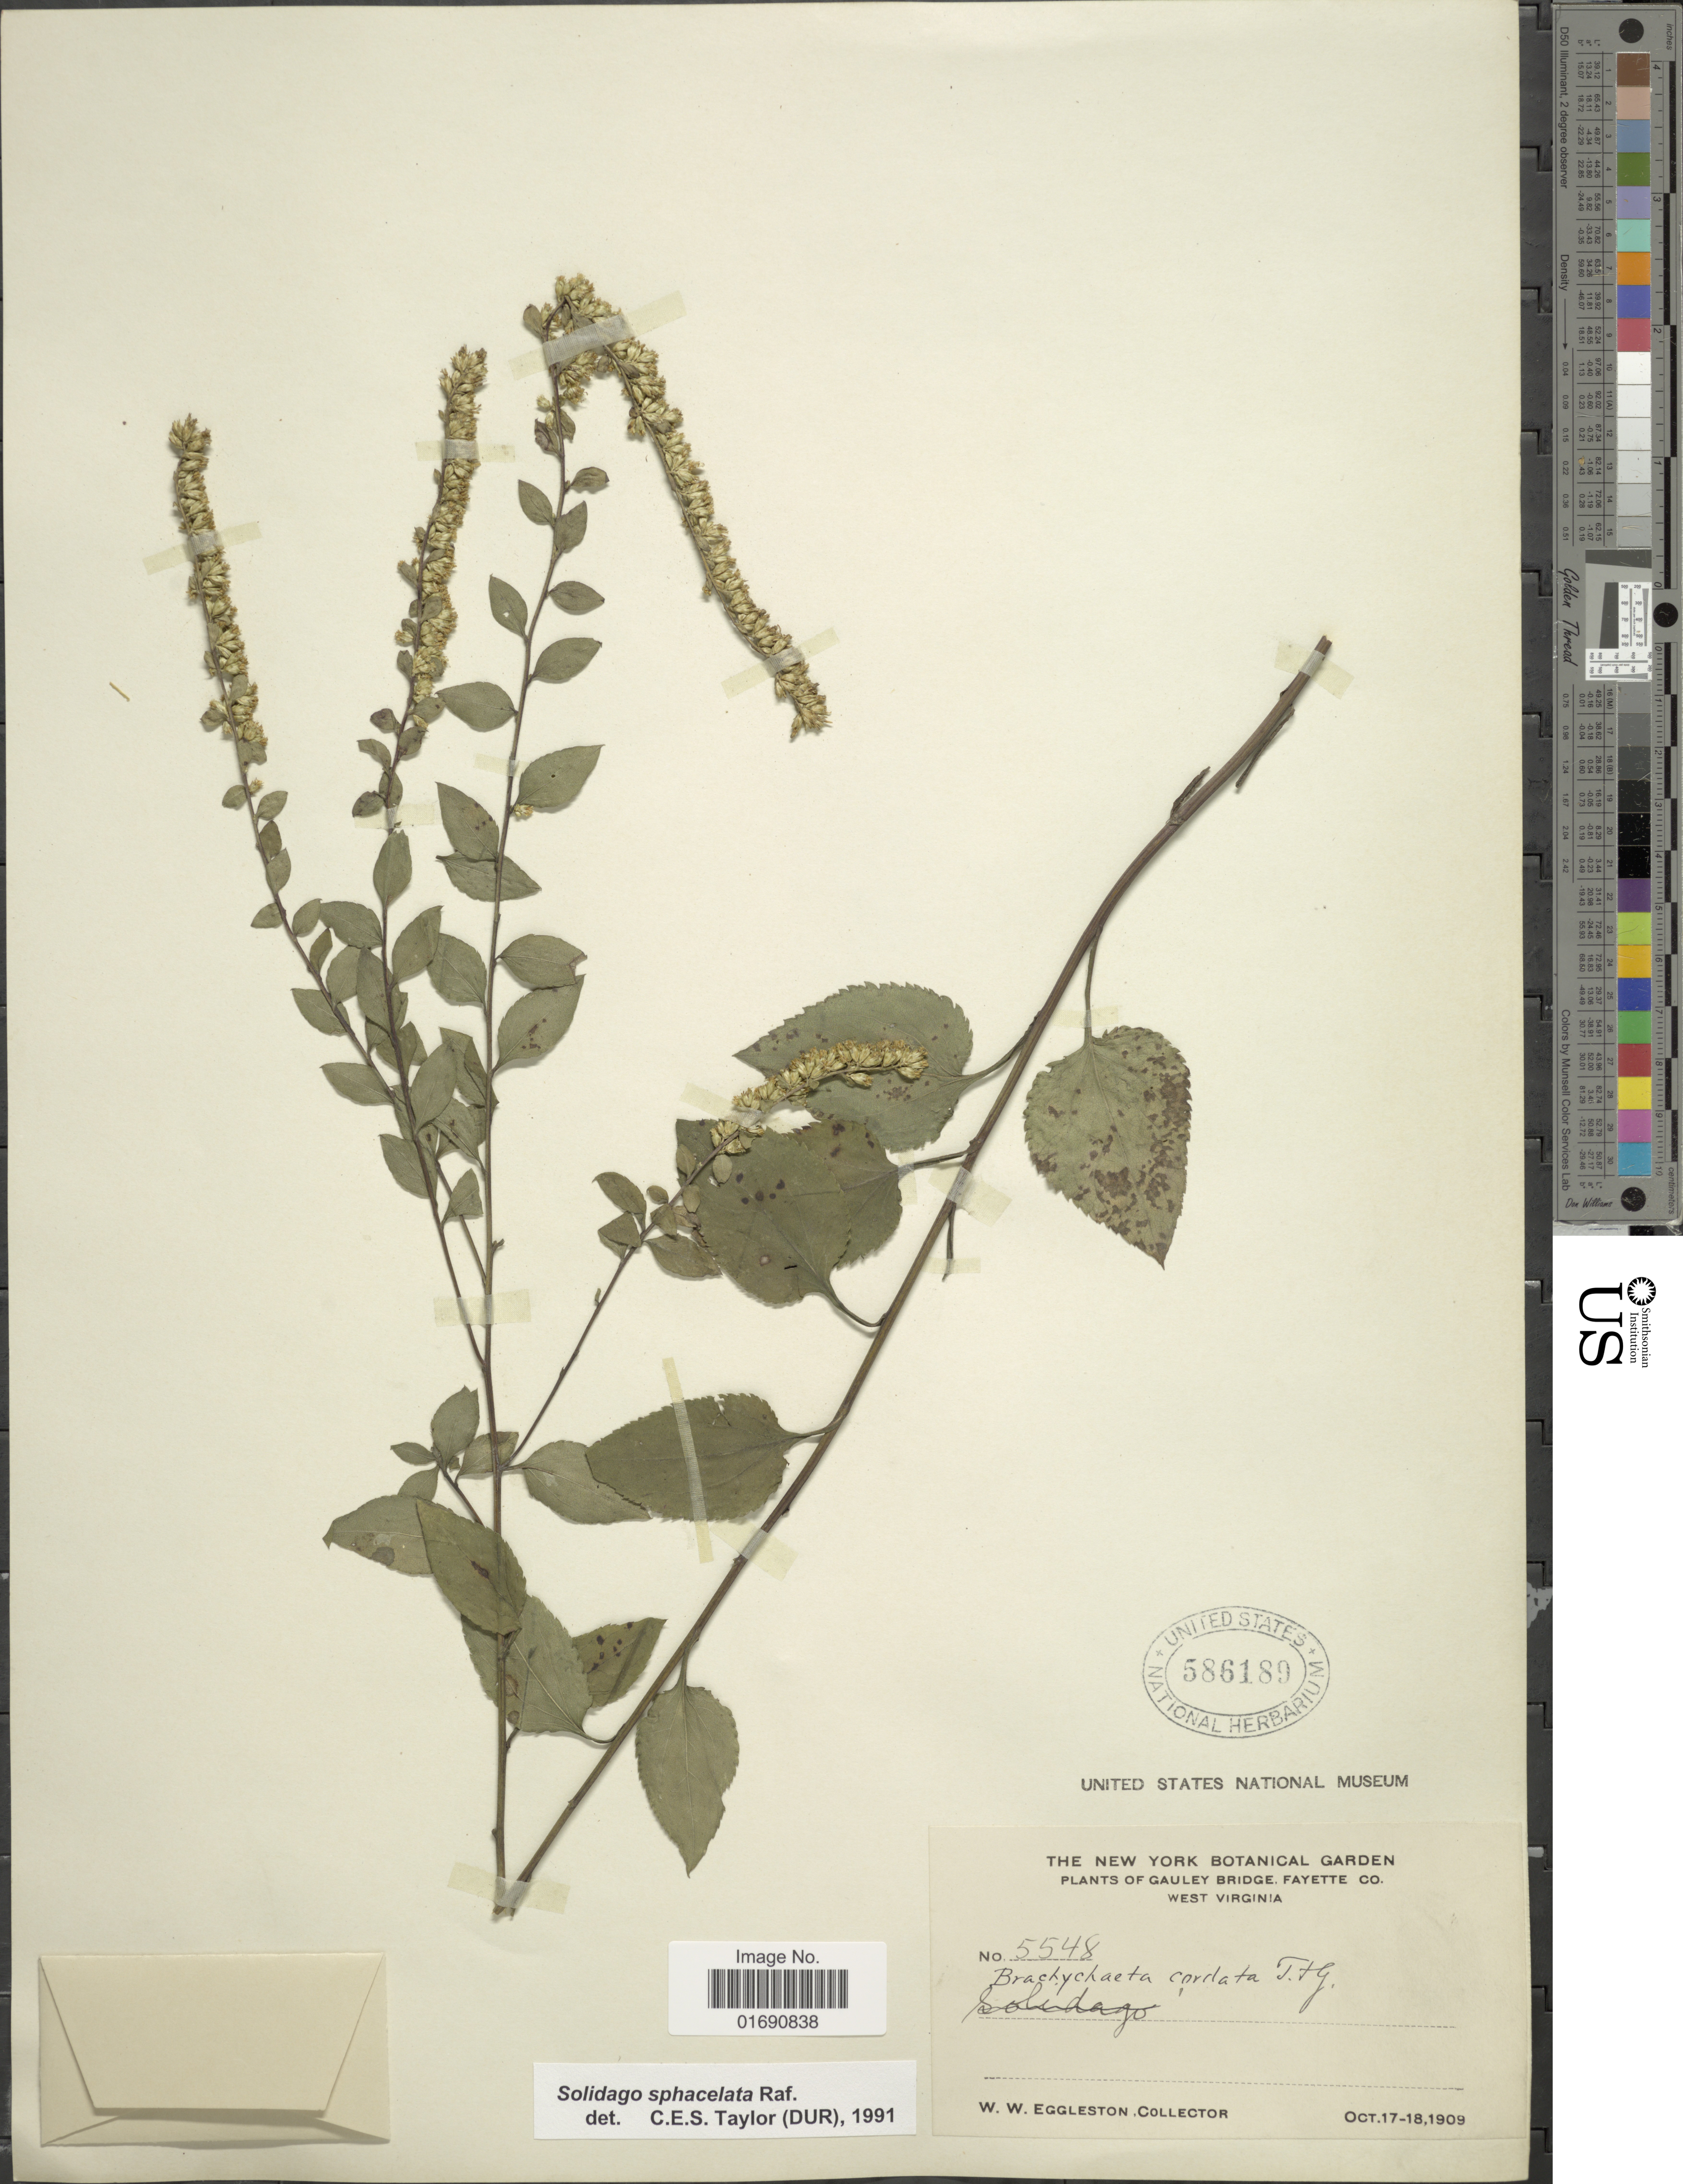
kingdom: Plantae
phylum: Tracheophyta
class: Magnoliopsida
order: Asterales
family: Asteraceae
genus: Solidago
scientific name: Solidago sphacelata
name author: Raf.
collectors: W. W. Eggleston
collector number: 5548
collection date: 1909-10-17/1909-10-18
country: United States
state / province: West Virginia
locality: Gauley Bridge, Fayette Co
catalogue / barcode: US 586189